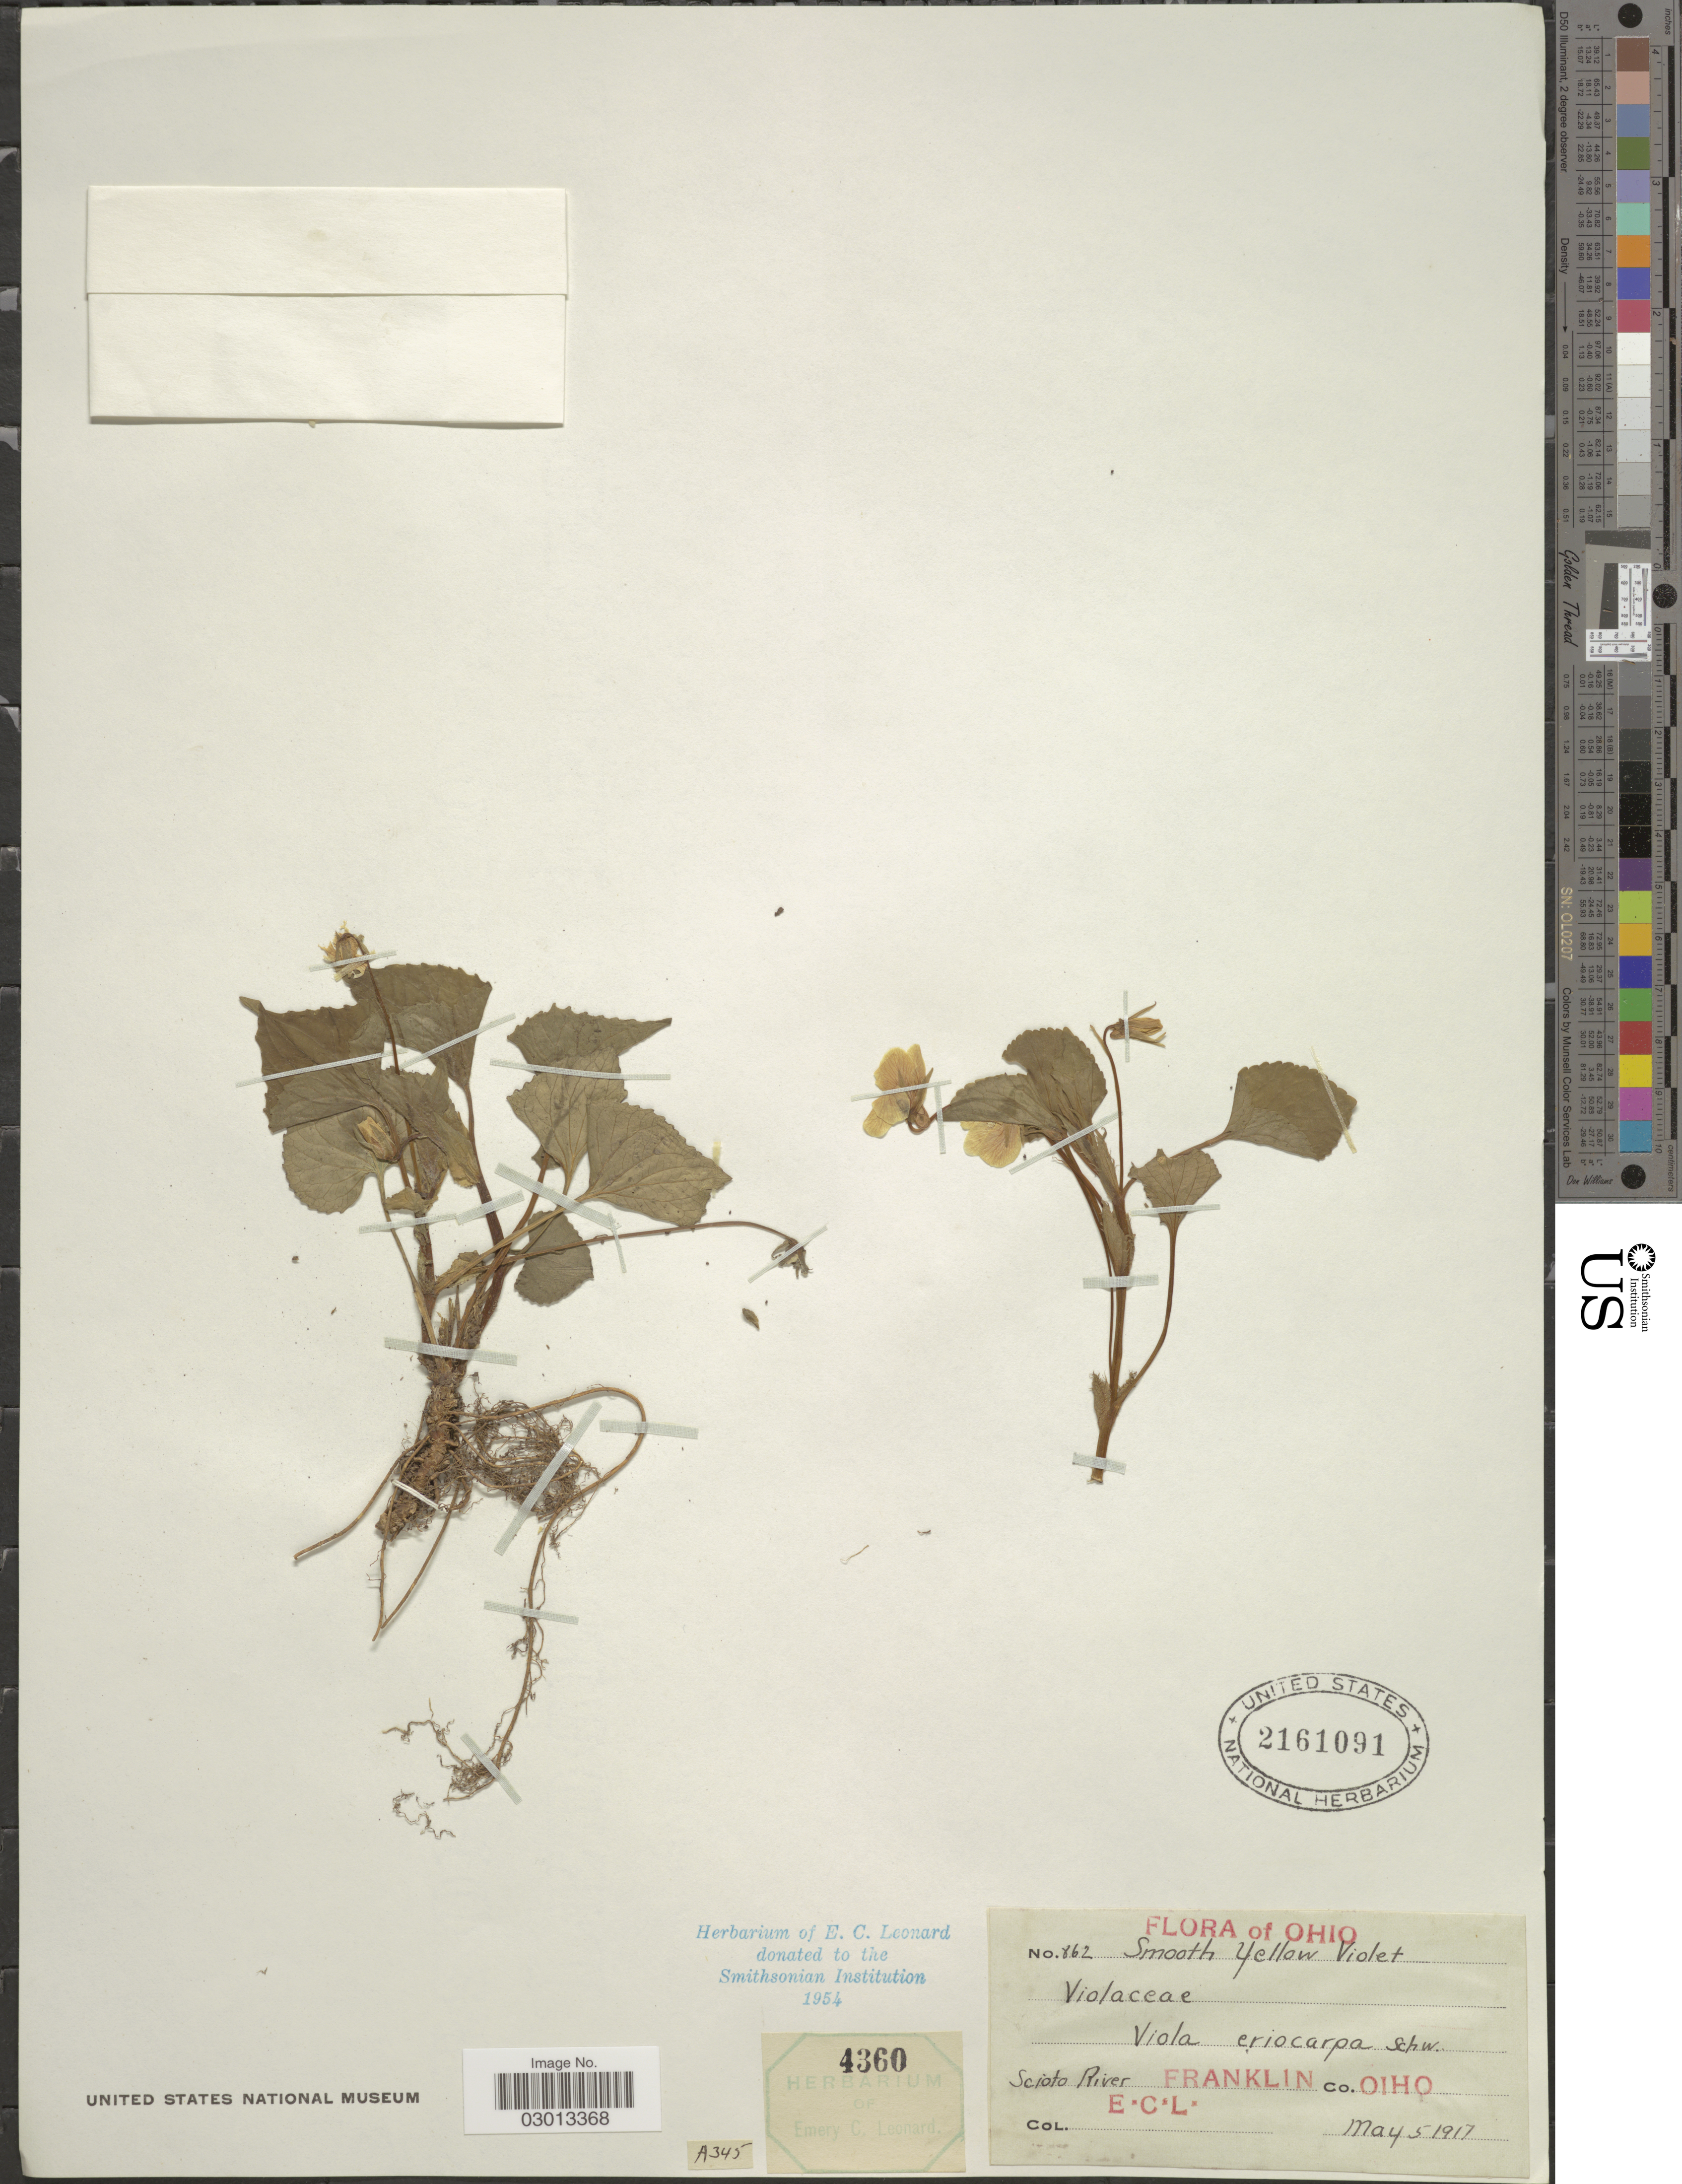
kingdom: Plantae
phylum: Tracheophyta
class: Magnoliopsida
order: Malpighiales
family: Violaceae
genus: Viola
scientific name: Viola pensylvanica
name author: Michx.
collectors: E. C. Leonard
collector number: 862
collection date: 1917-05-05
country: United States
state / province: Ohio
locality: Scioto River Franklin Co.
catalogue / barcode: US 2161091